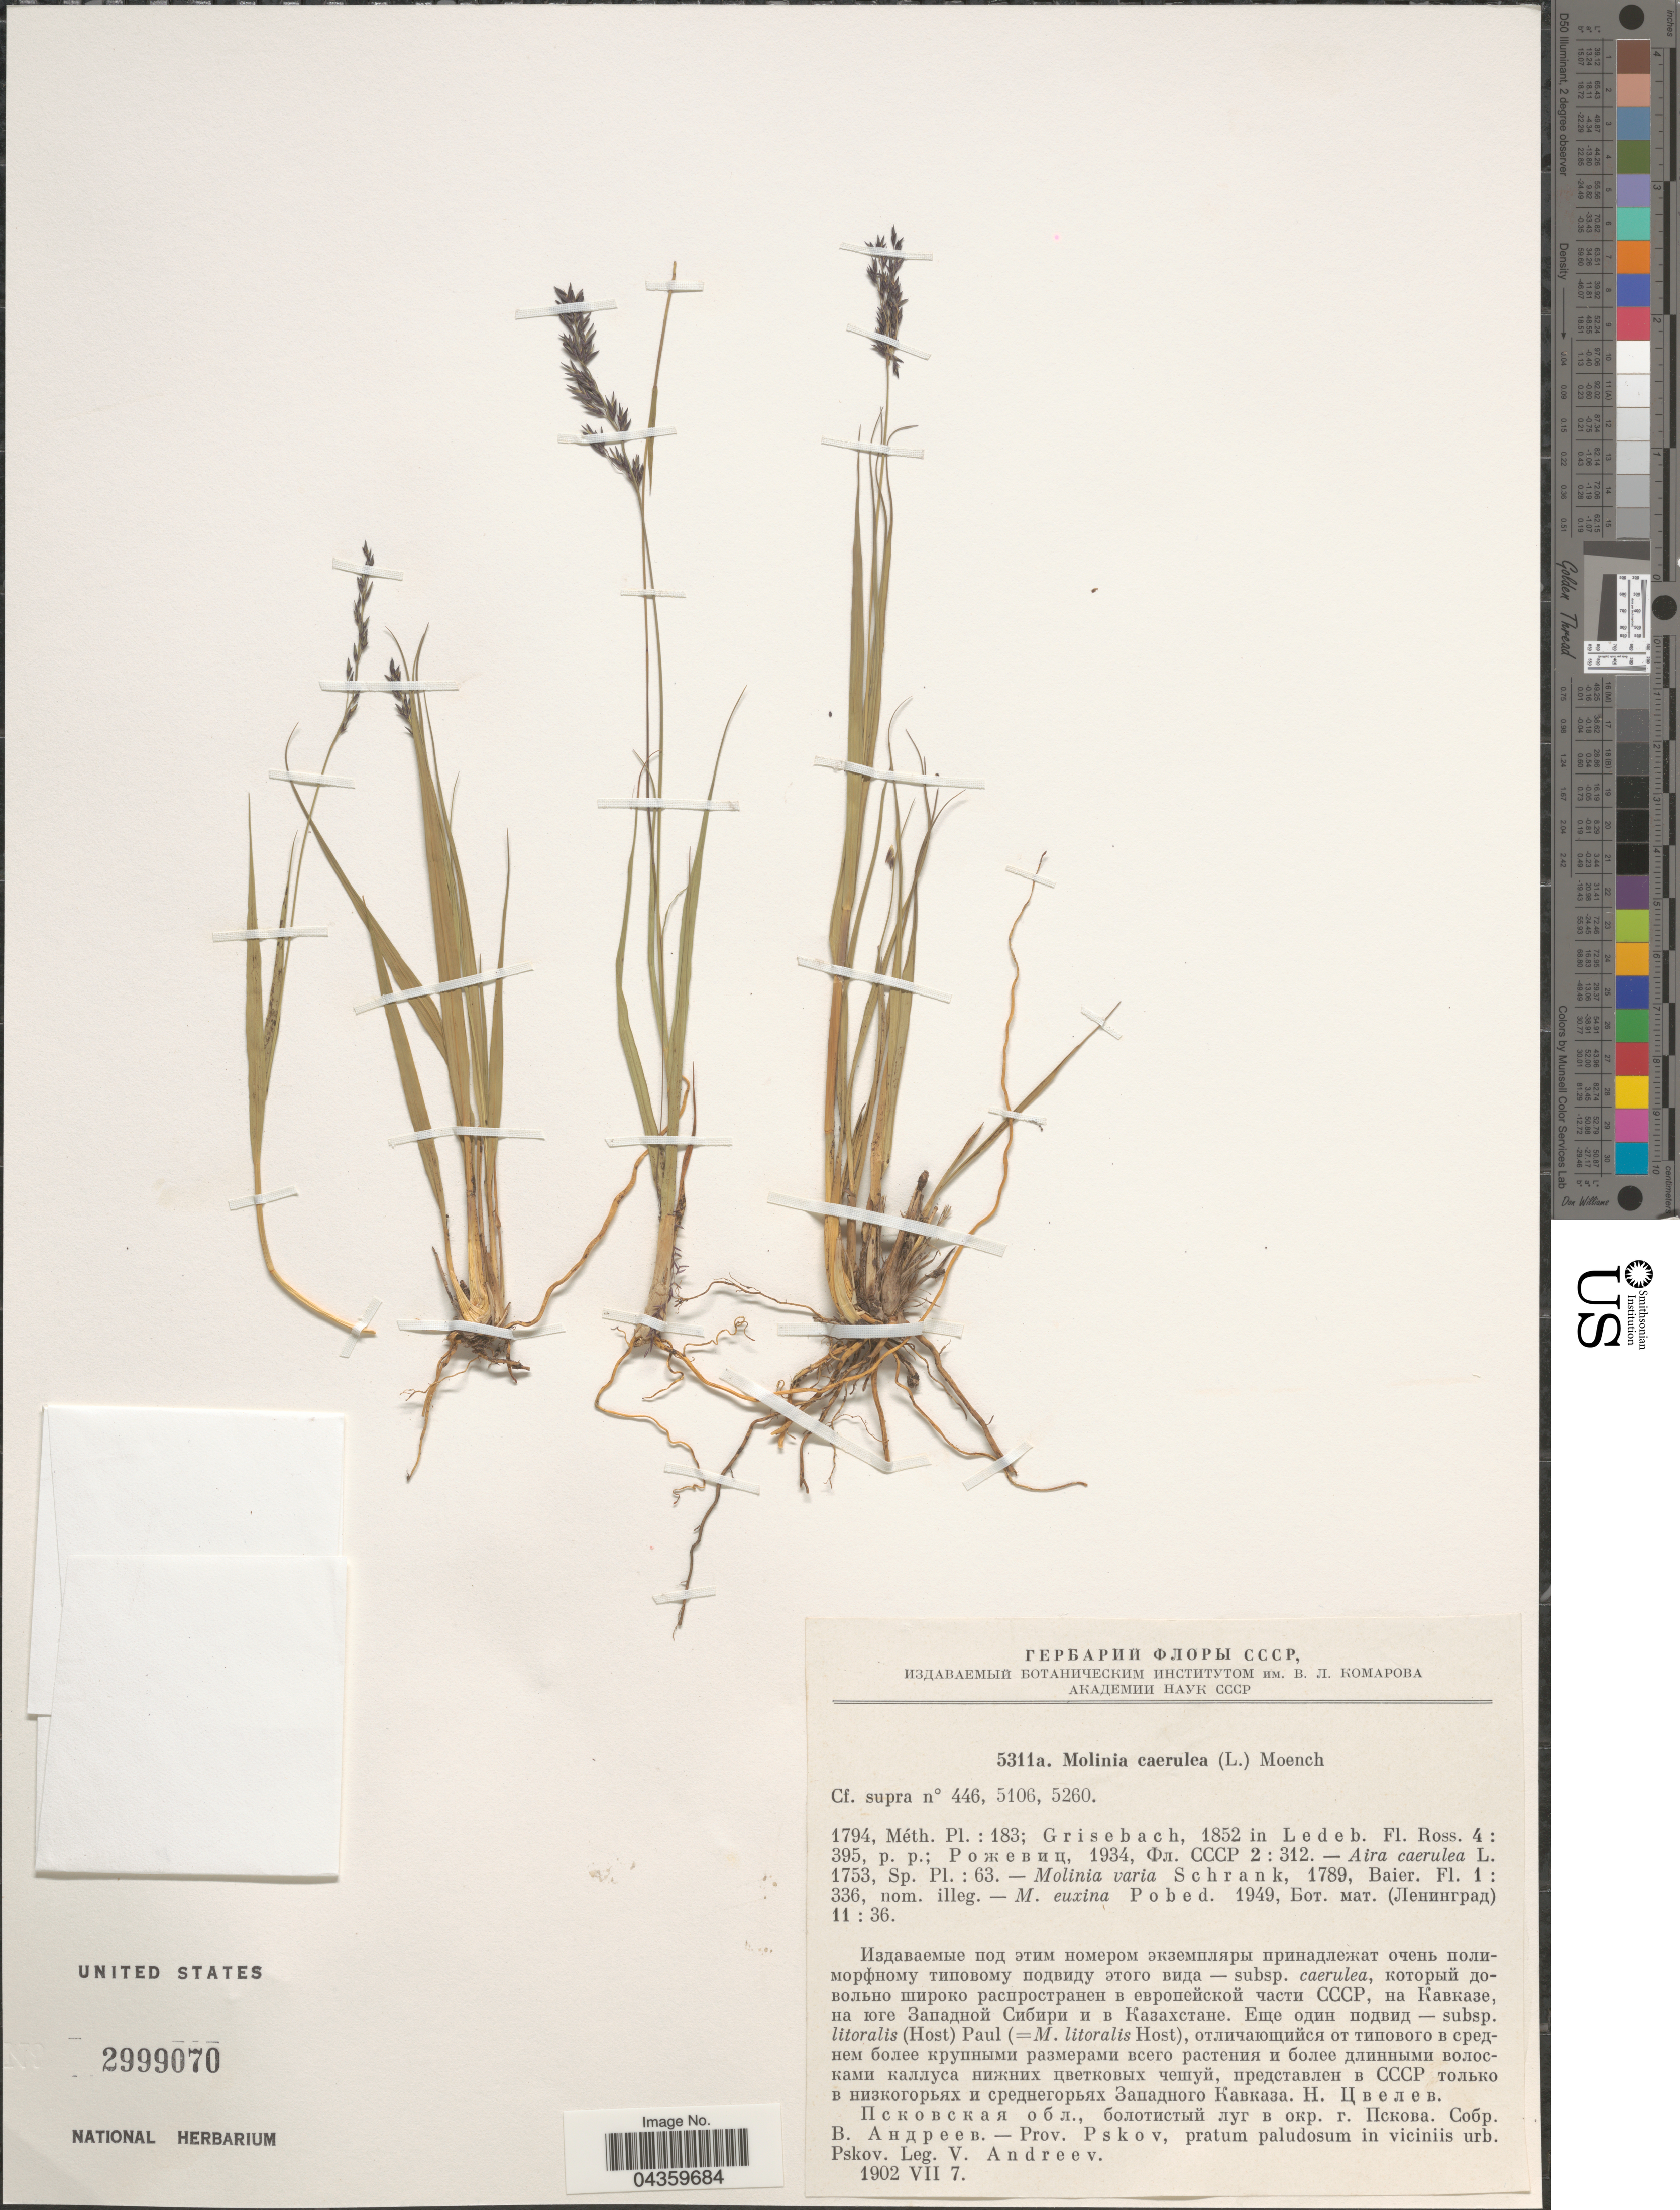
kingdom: Plantae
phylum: Tracheophyta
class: Liliopsida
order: Poales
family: Poaceae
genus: Molinia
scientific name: Molinia caerulea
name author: (L.) Moench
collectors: V. Andreev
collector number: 5311a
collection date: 1902-07-07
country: Russian Federation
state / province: Pskov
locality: Pratum paludosum in viciniis urb. Pskov.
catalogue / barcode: US 2999070